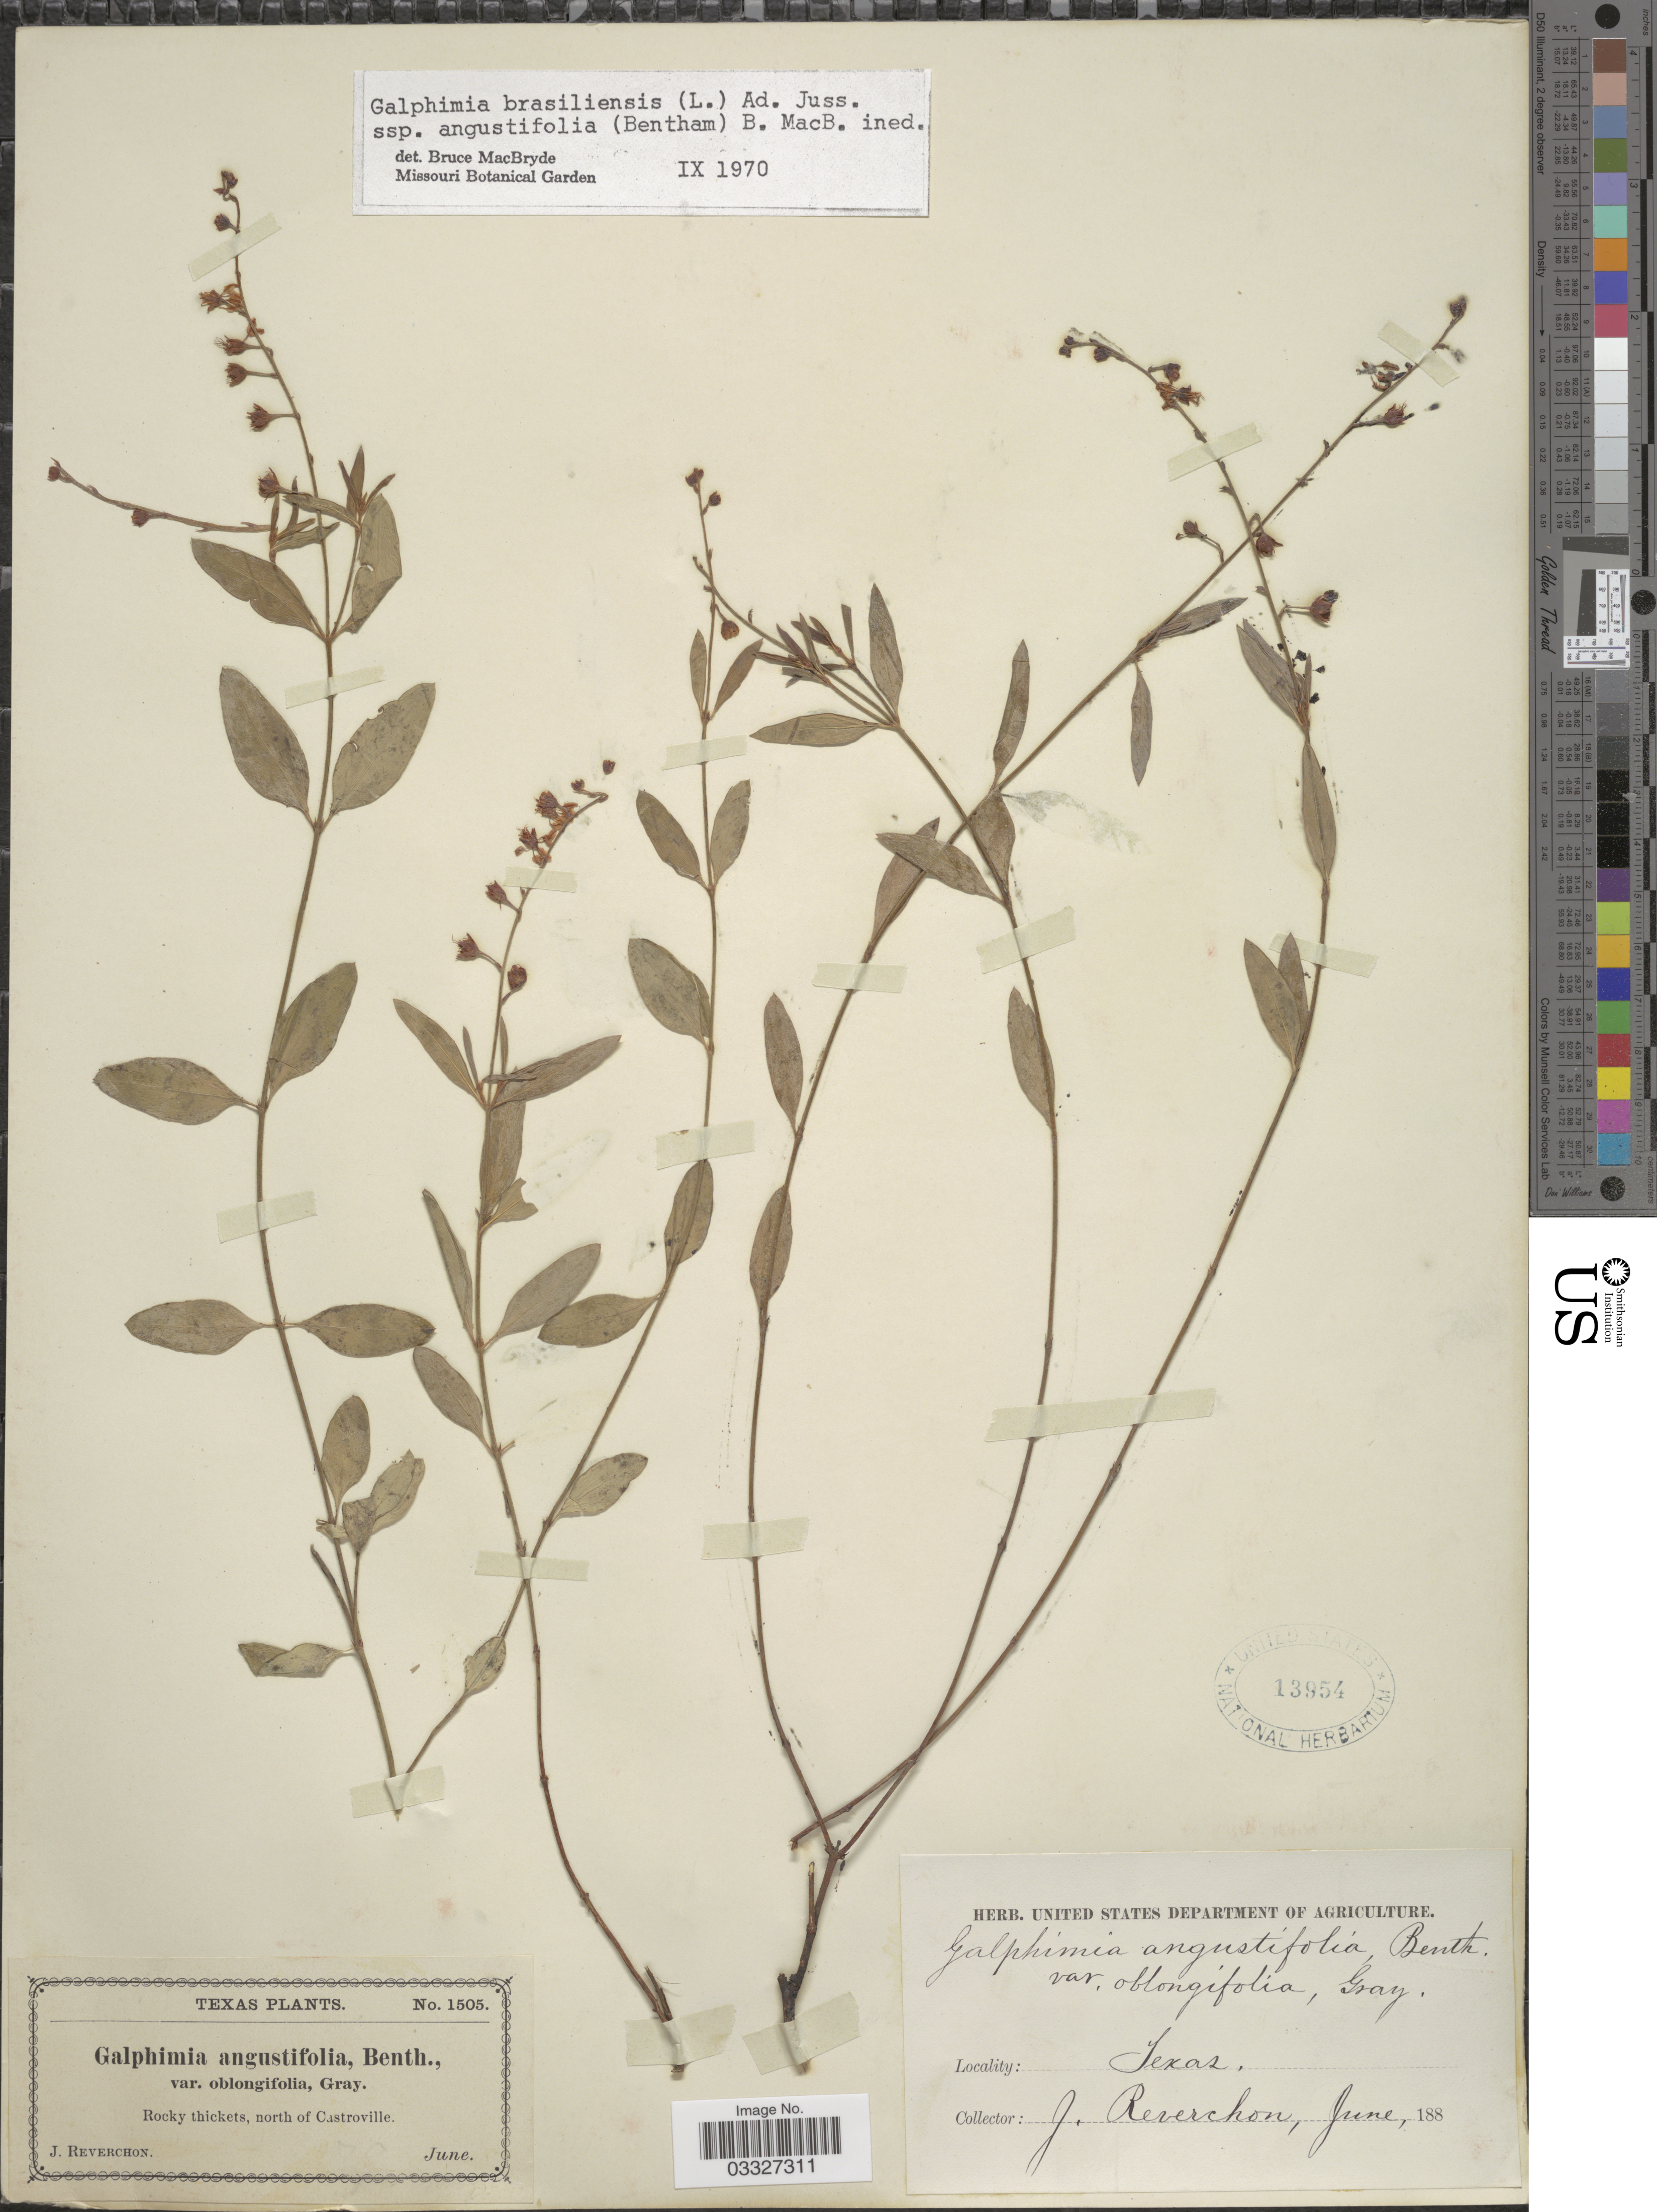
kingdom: Plantae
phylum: Tracheophyta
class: Magnoliopsida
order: Malpighiales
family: Malpighiaceae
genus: Galphimia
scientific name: Galphimia angustifolia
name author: Benth.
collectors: J. Reverchon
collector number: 1505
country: United States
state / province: Texas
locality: Rocky thickets, north of Castroville.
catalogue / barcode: US 13954